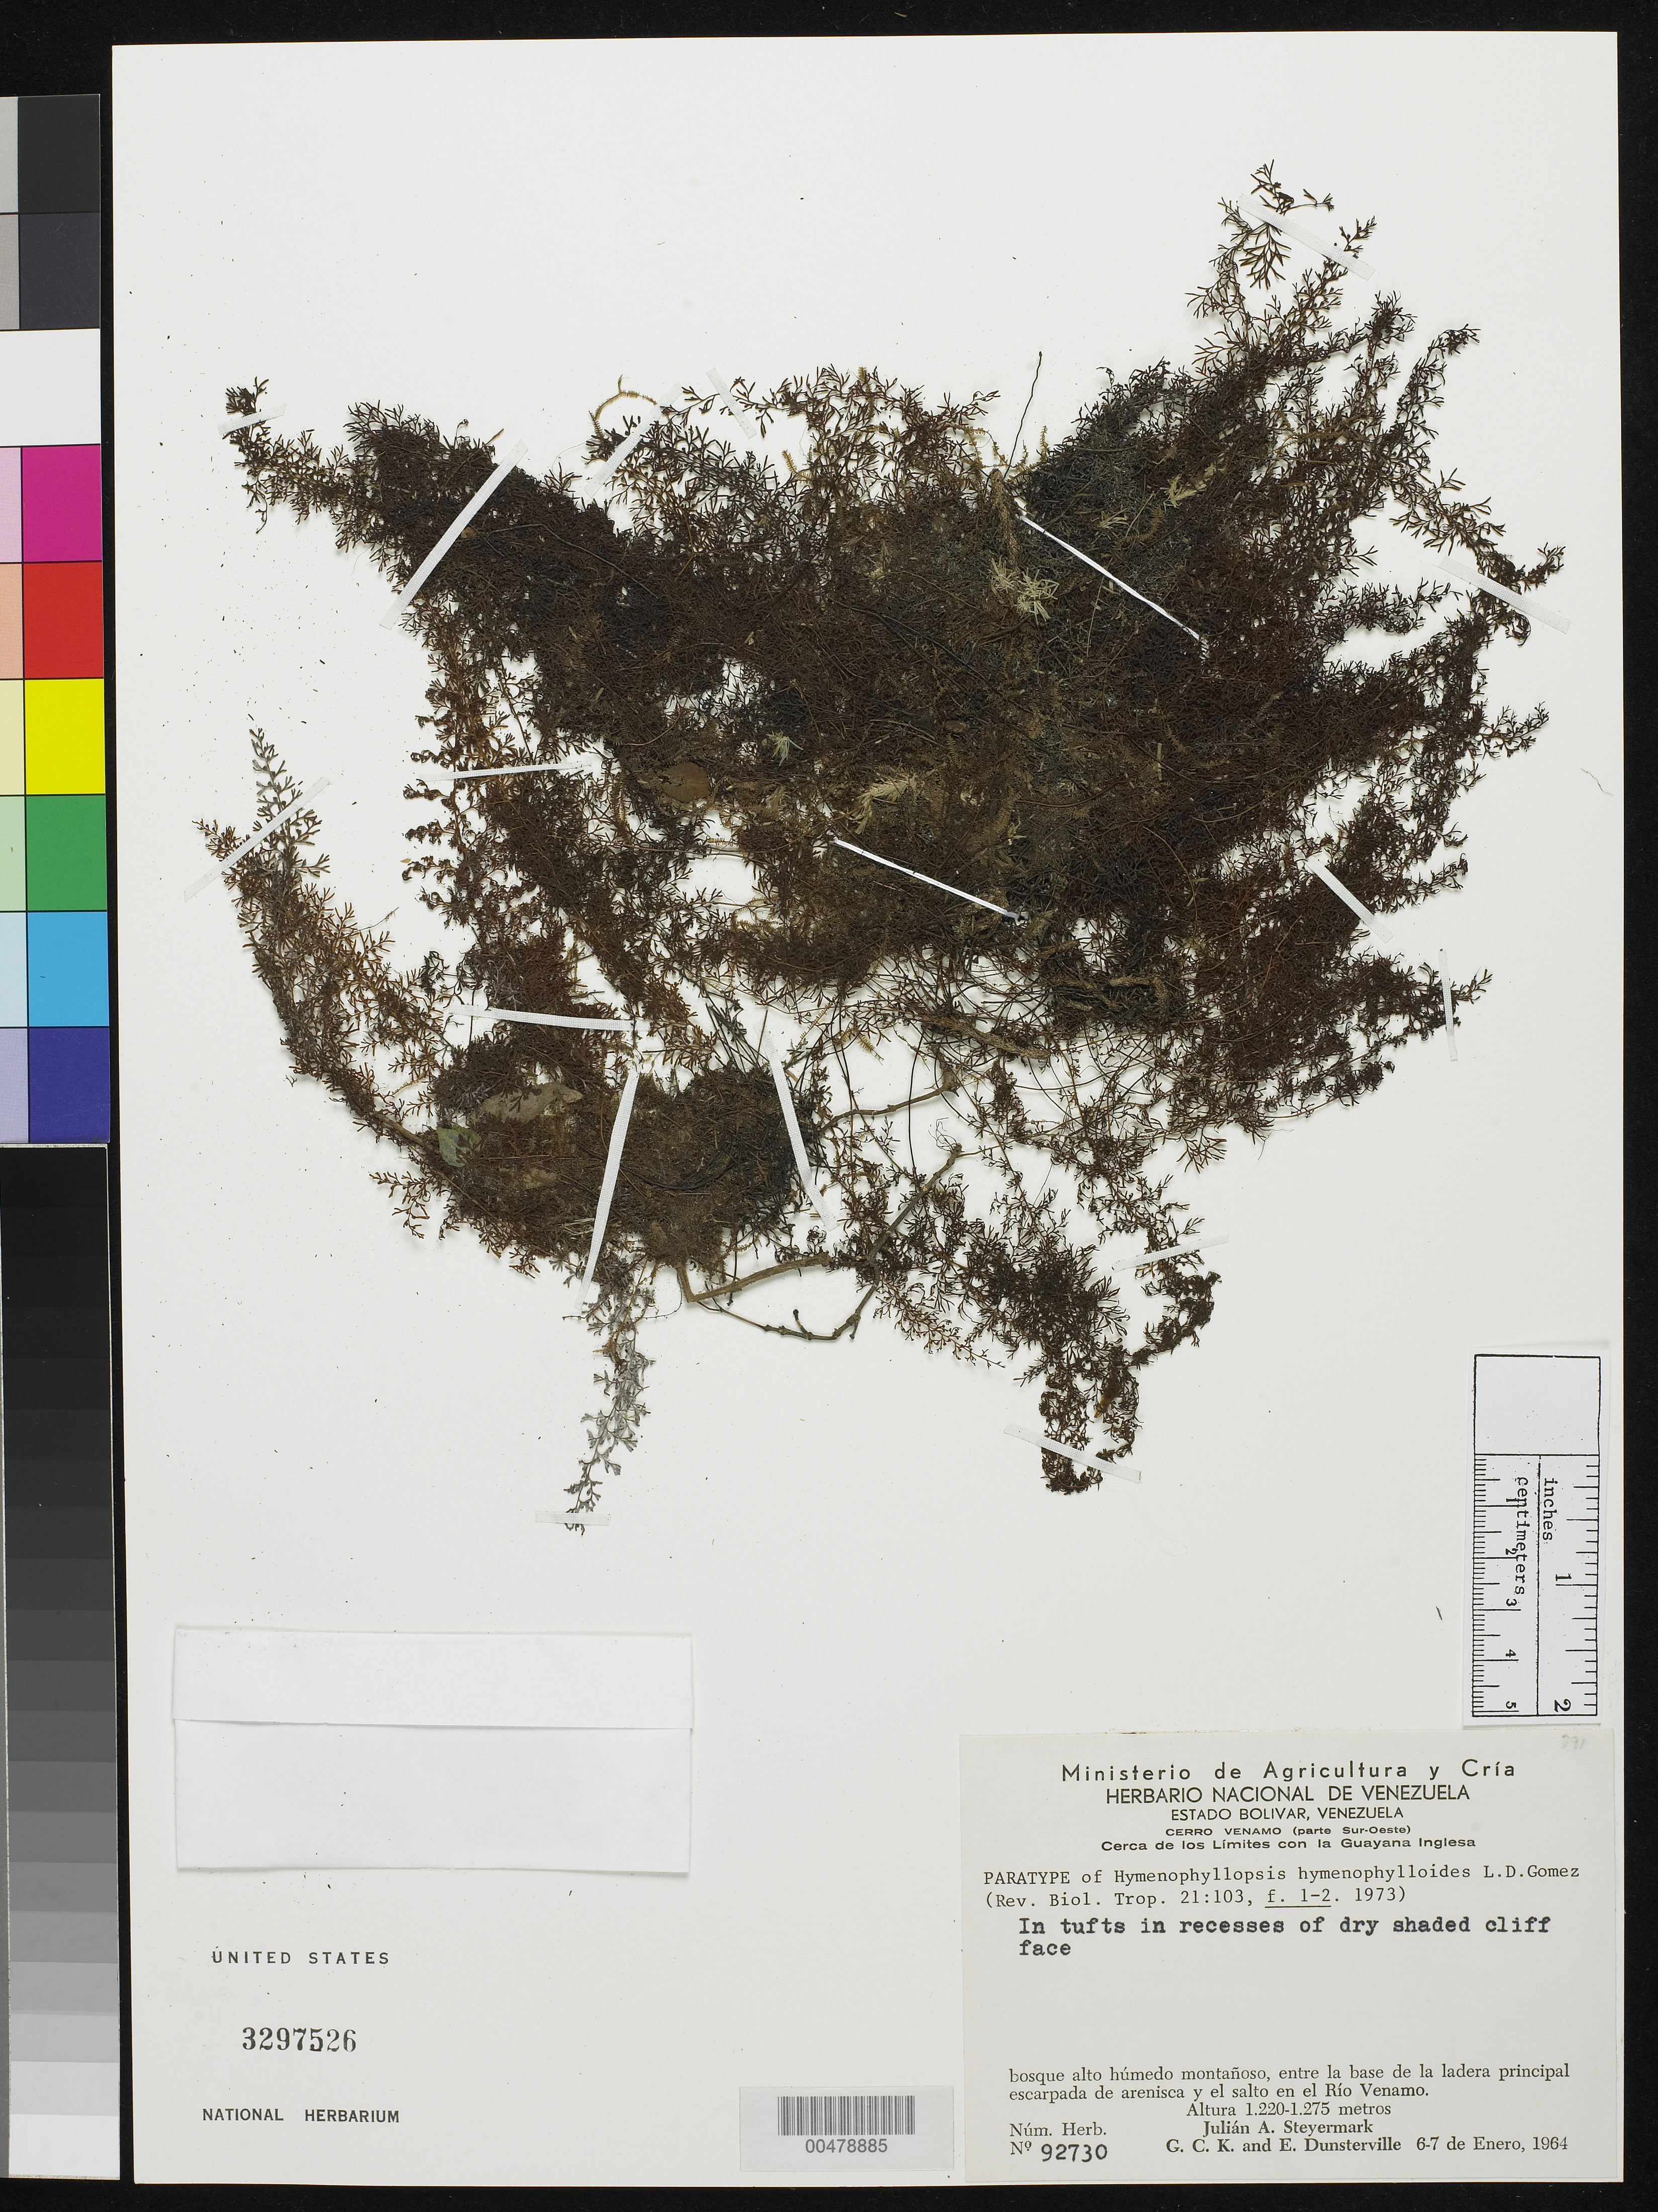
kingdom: Plantae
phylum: Tracheophyta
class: Polypodiopsida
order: Cyatheales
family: Cyatheaceae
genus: Hymenophyllopsis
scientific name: Hymenophyllopsis hymenophylloides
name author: L.D. Gómez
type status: Paratype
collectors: J. Steyermark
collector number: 92730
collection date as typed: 06 Jan 1964 to 07 Jan 1964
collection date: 1964-01-06/1964-01-07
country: Venezuela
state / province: Bolivar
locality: SW part of Cerro Venamo, between base of principal sandstone escarpment slope & falls of Rio Venamo.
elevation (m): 1220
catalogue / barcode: US 3297526